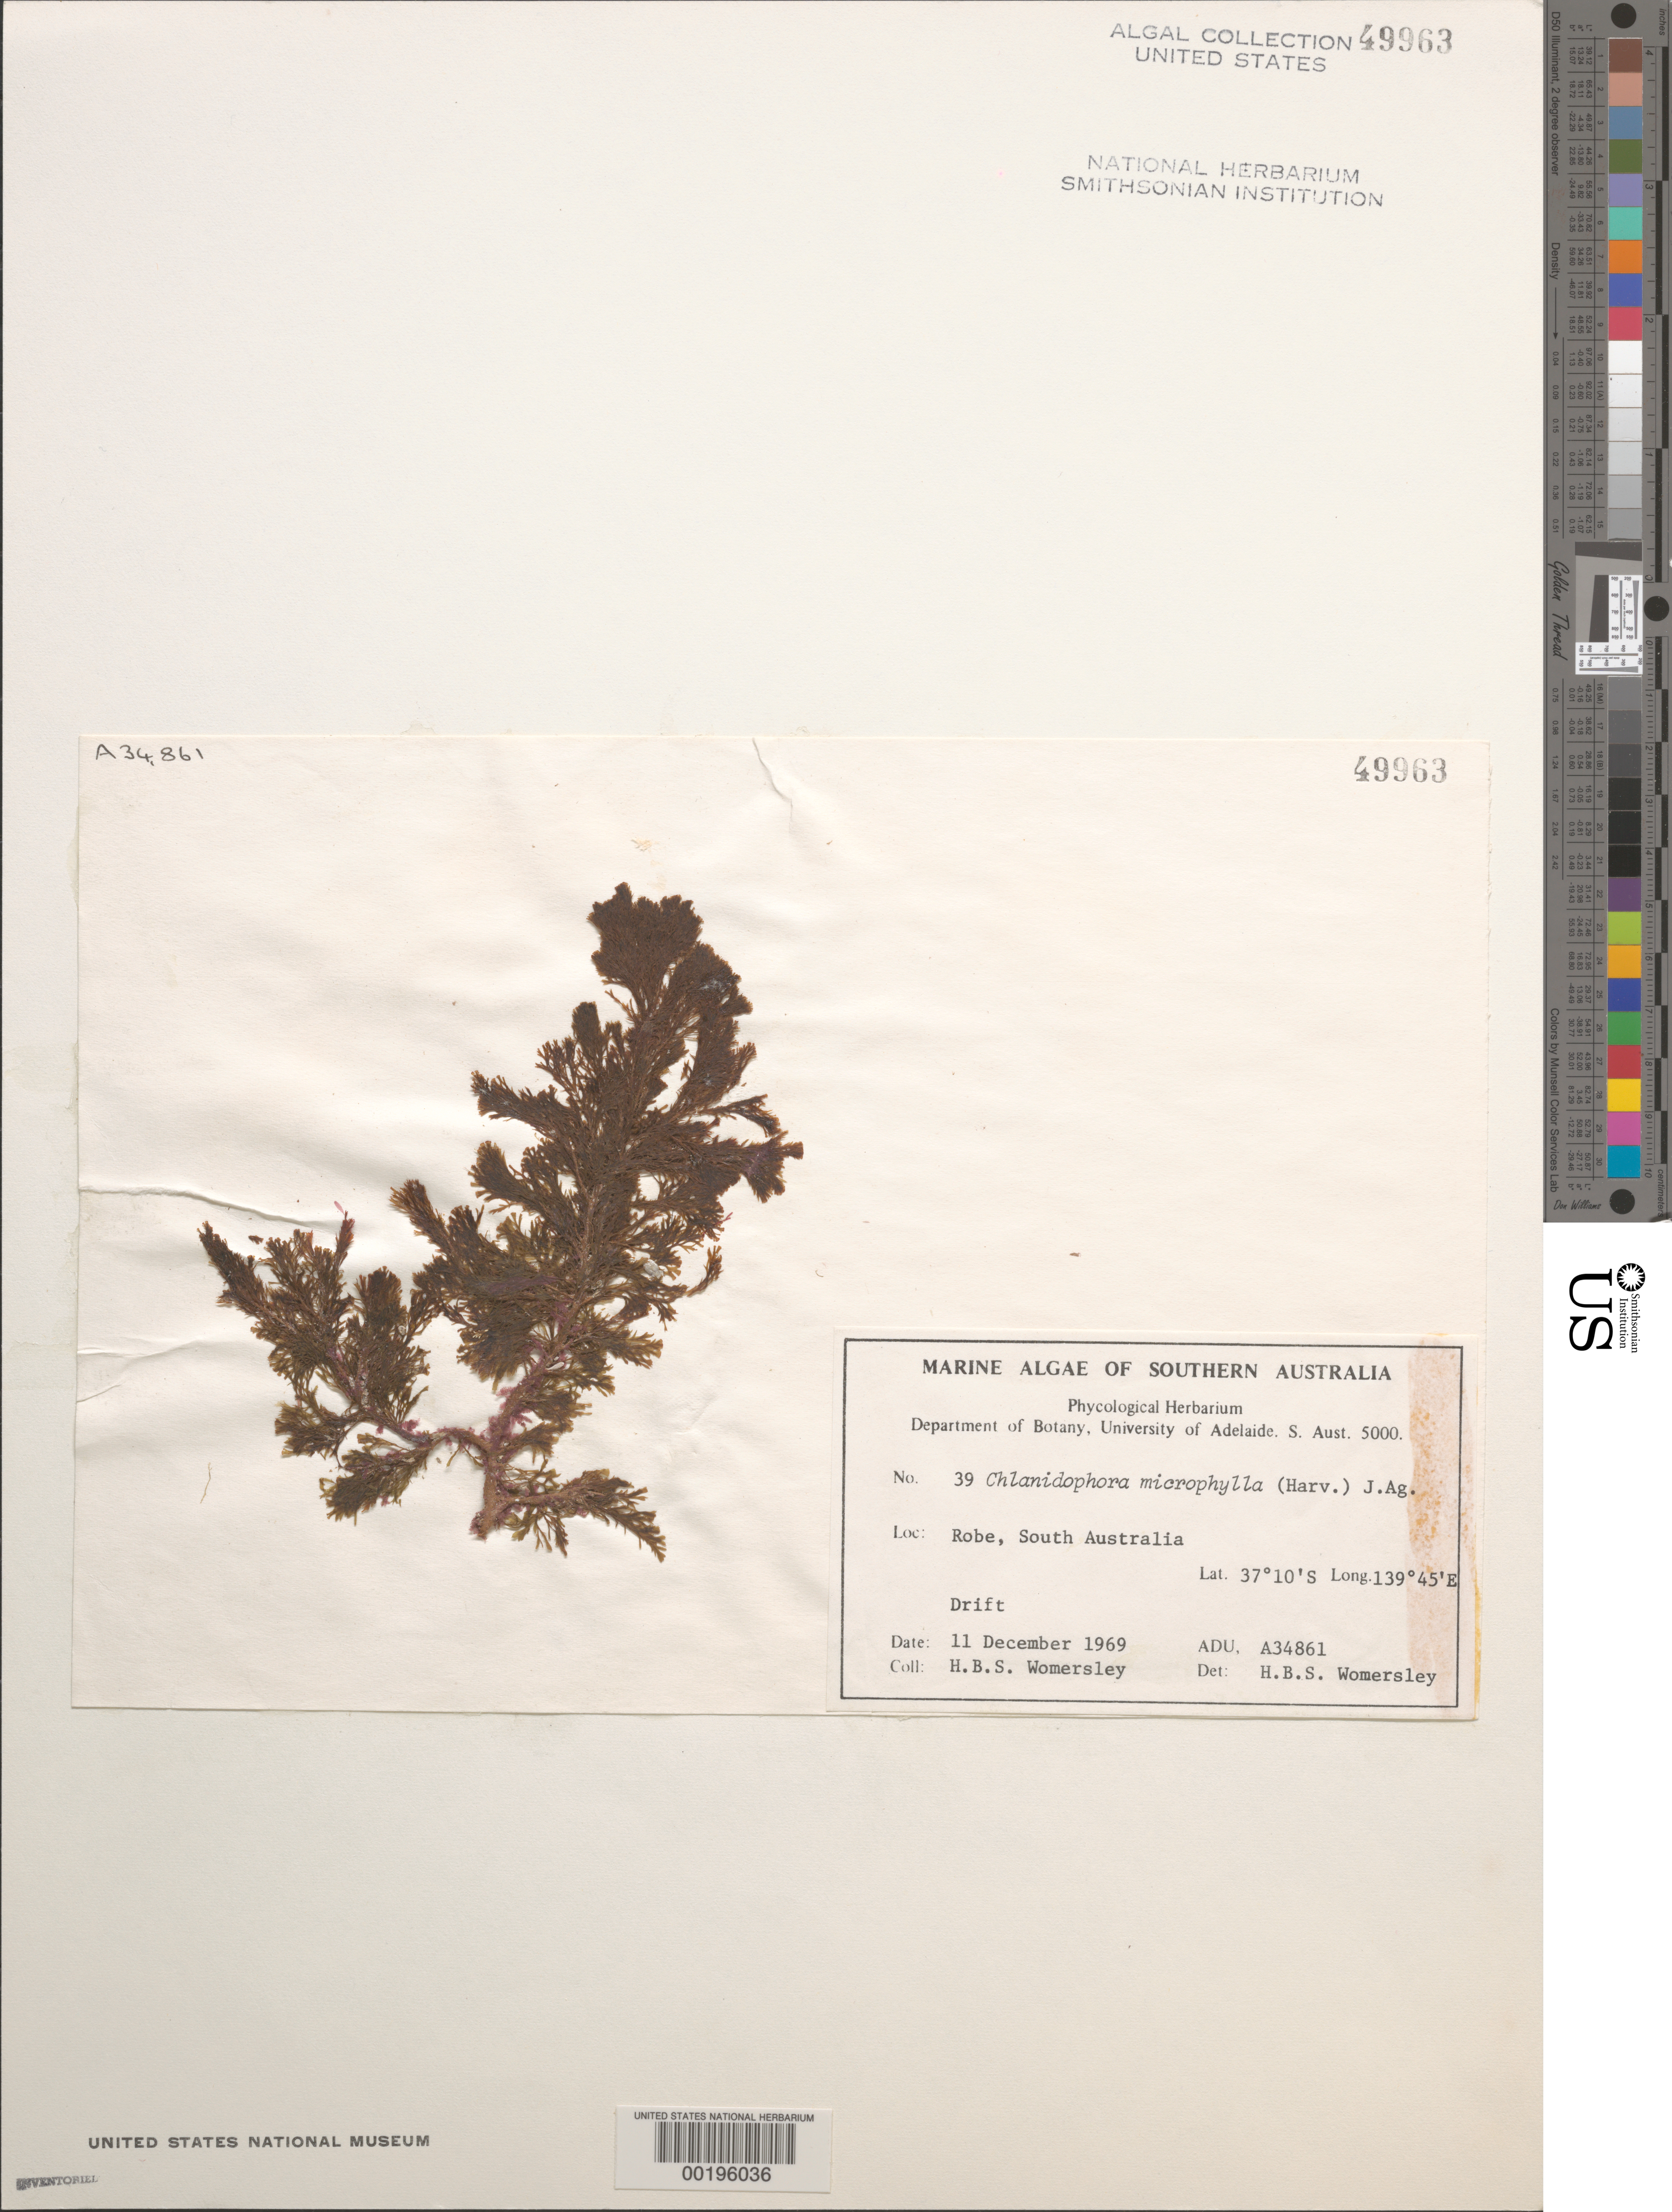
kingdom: Chromista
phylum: Ochrophyta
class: Phaeophyceae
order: Dictyotales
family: Dictyotaceae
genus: Chlanidophora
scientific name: Chlanidophora microphylla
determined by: Womersley, H. B. S.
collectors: H. B. S. Womersley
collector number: ADU A34861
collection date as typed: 11 Dec 1969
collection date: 1969-12-11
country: Australia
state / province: South Australia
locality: Robe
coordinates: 37 10' S, 139 45' E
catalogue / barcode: US 49963